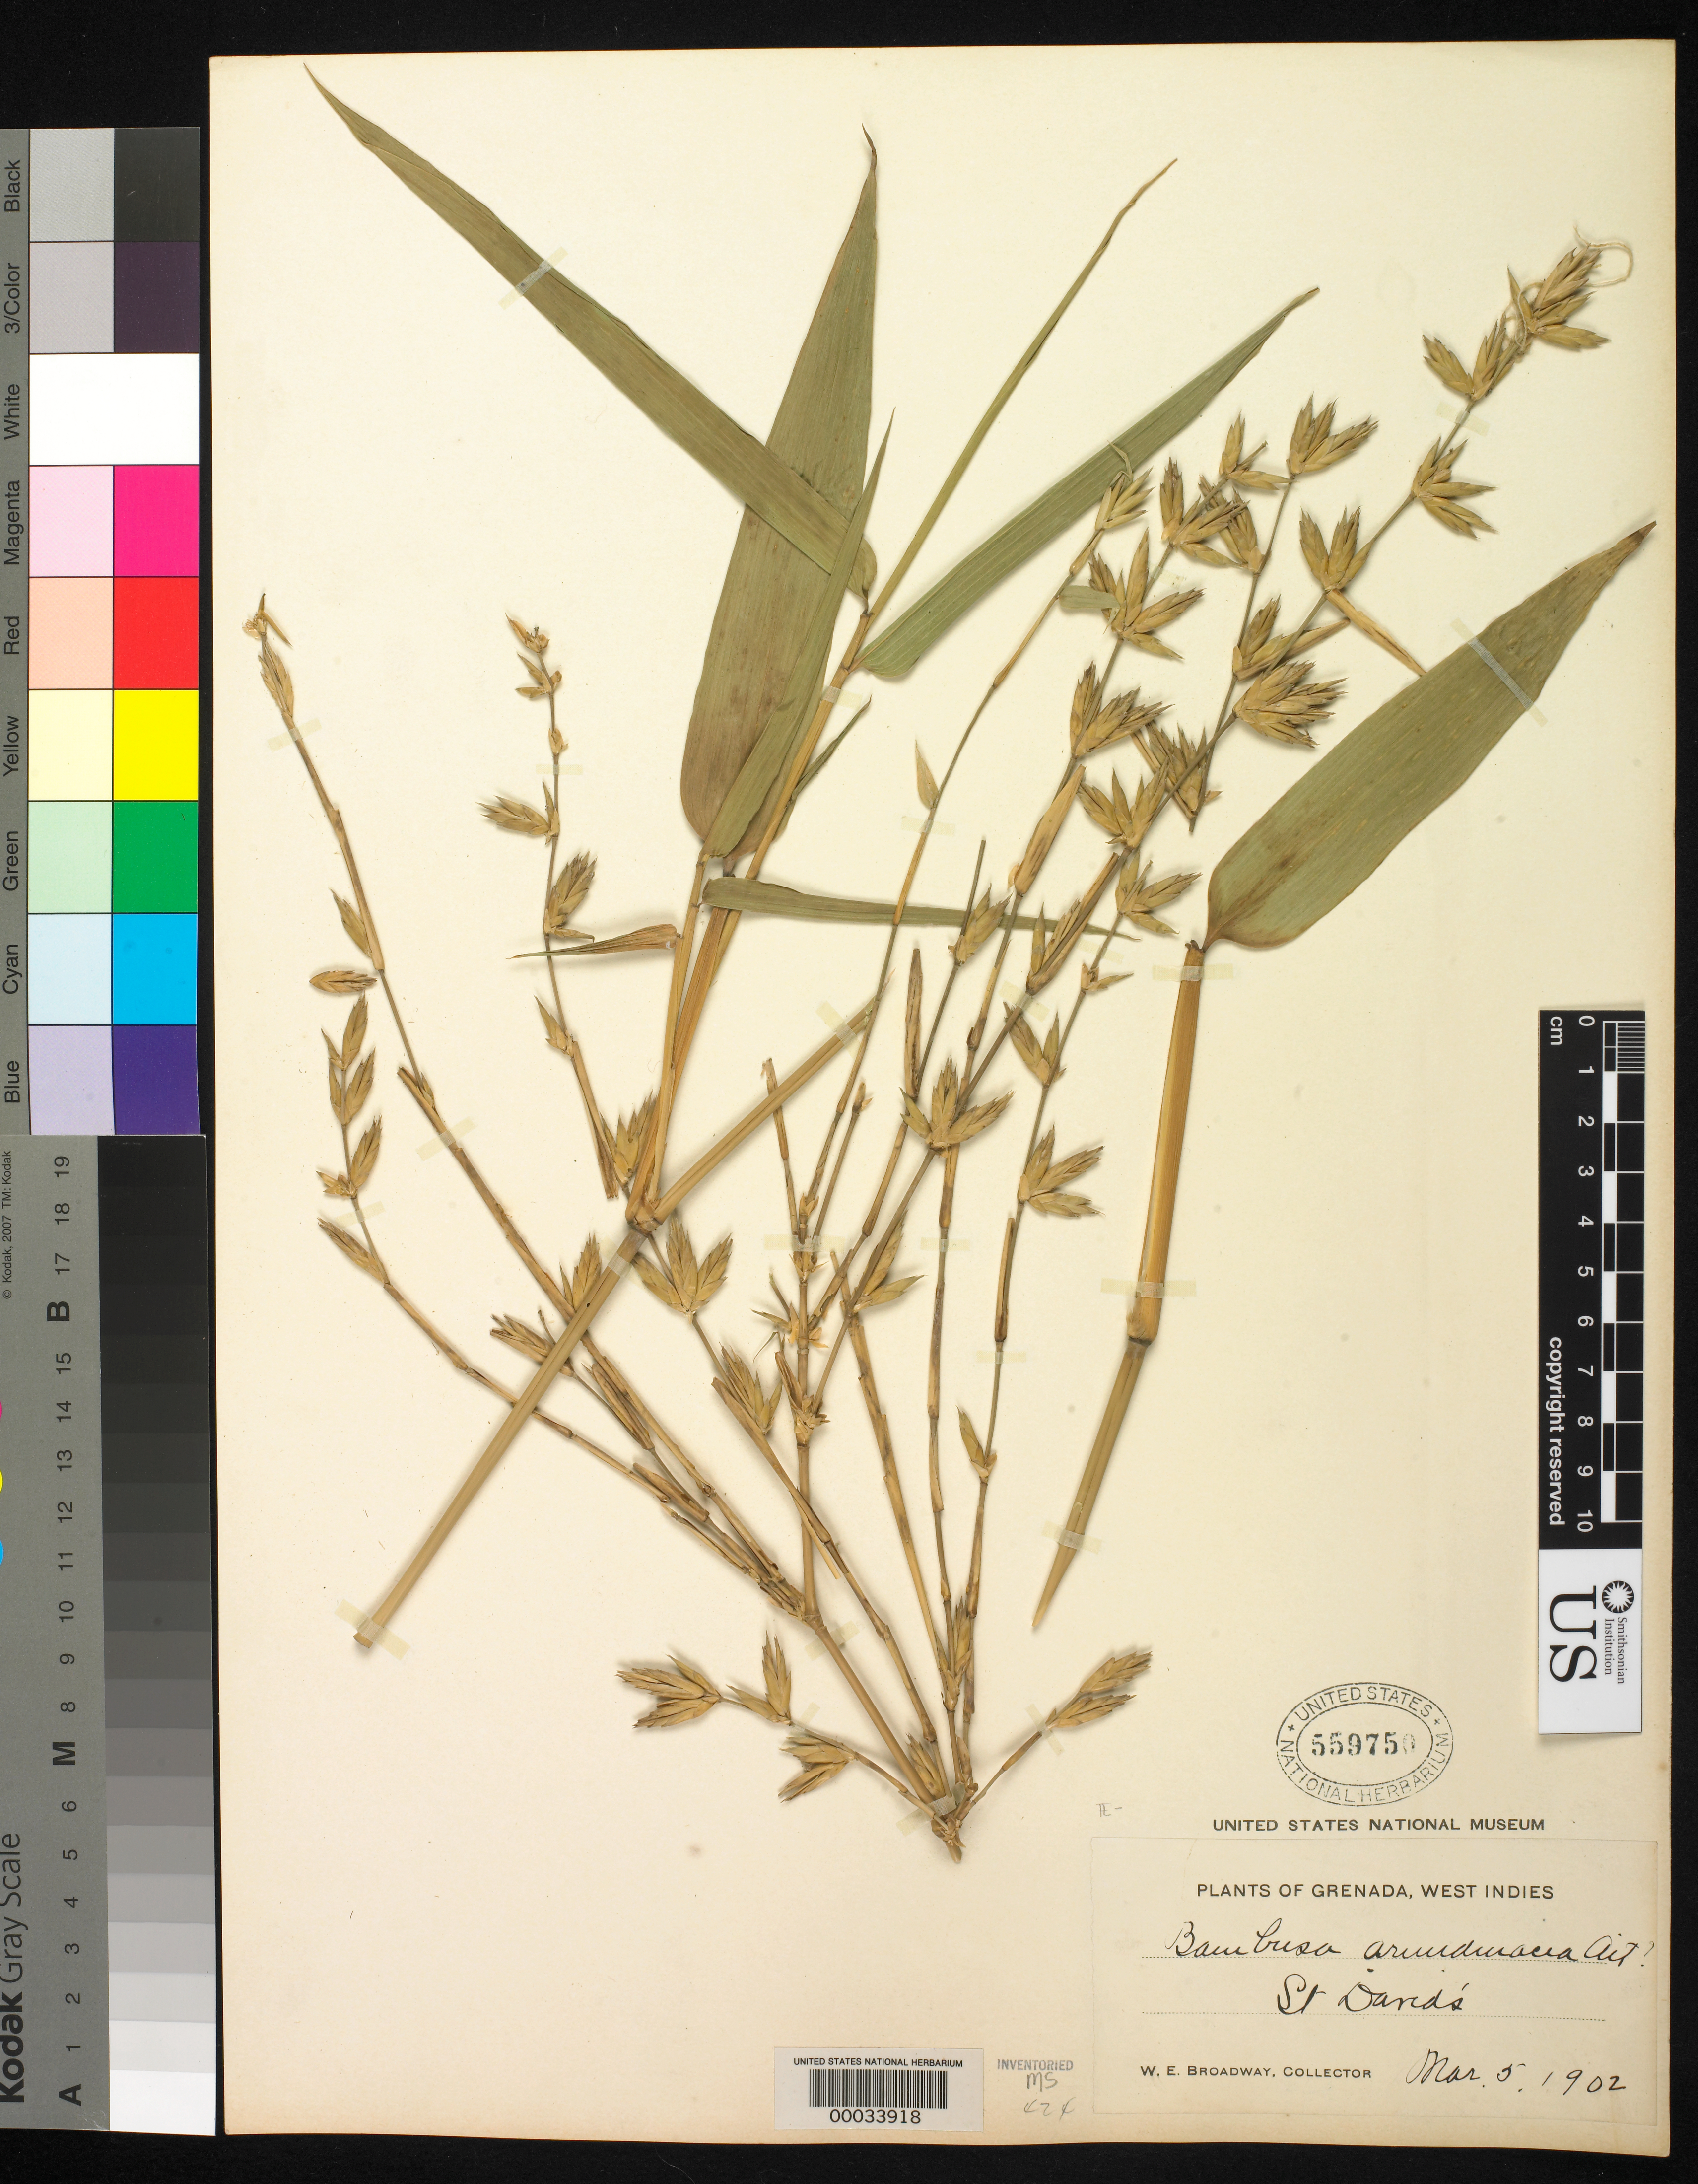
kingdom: Plantae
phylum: Tracheophyta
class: Liliopsida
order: Poales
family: Poaceae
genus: Bambusa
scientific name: Bambusa vulgaris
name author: Schrad. ex J.C. Wendl.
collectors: W. E. Broadway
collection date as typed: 05 Mar 1902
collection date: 1902-03-05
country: Grenada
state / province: Saint David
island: Grenada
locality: St. David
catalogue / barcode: US 559750